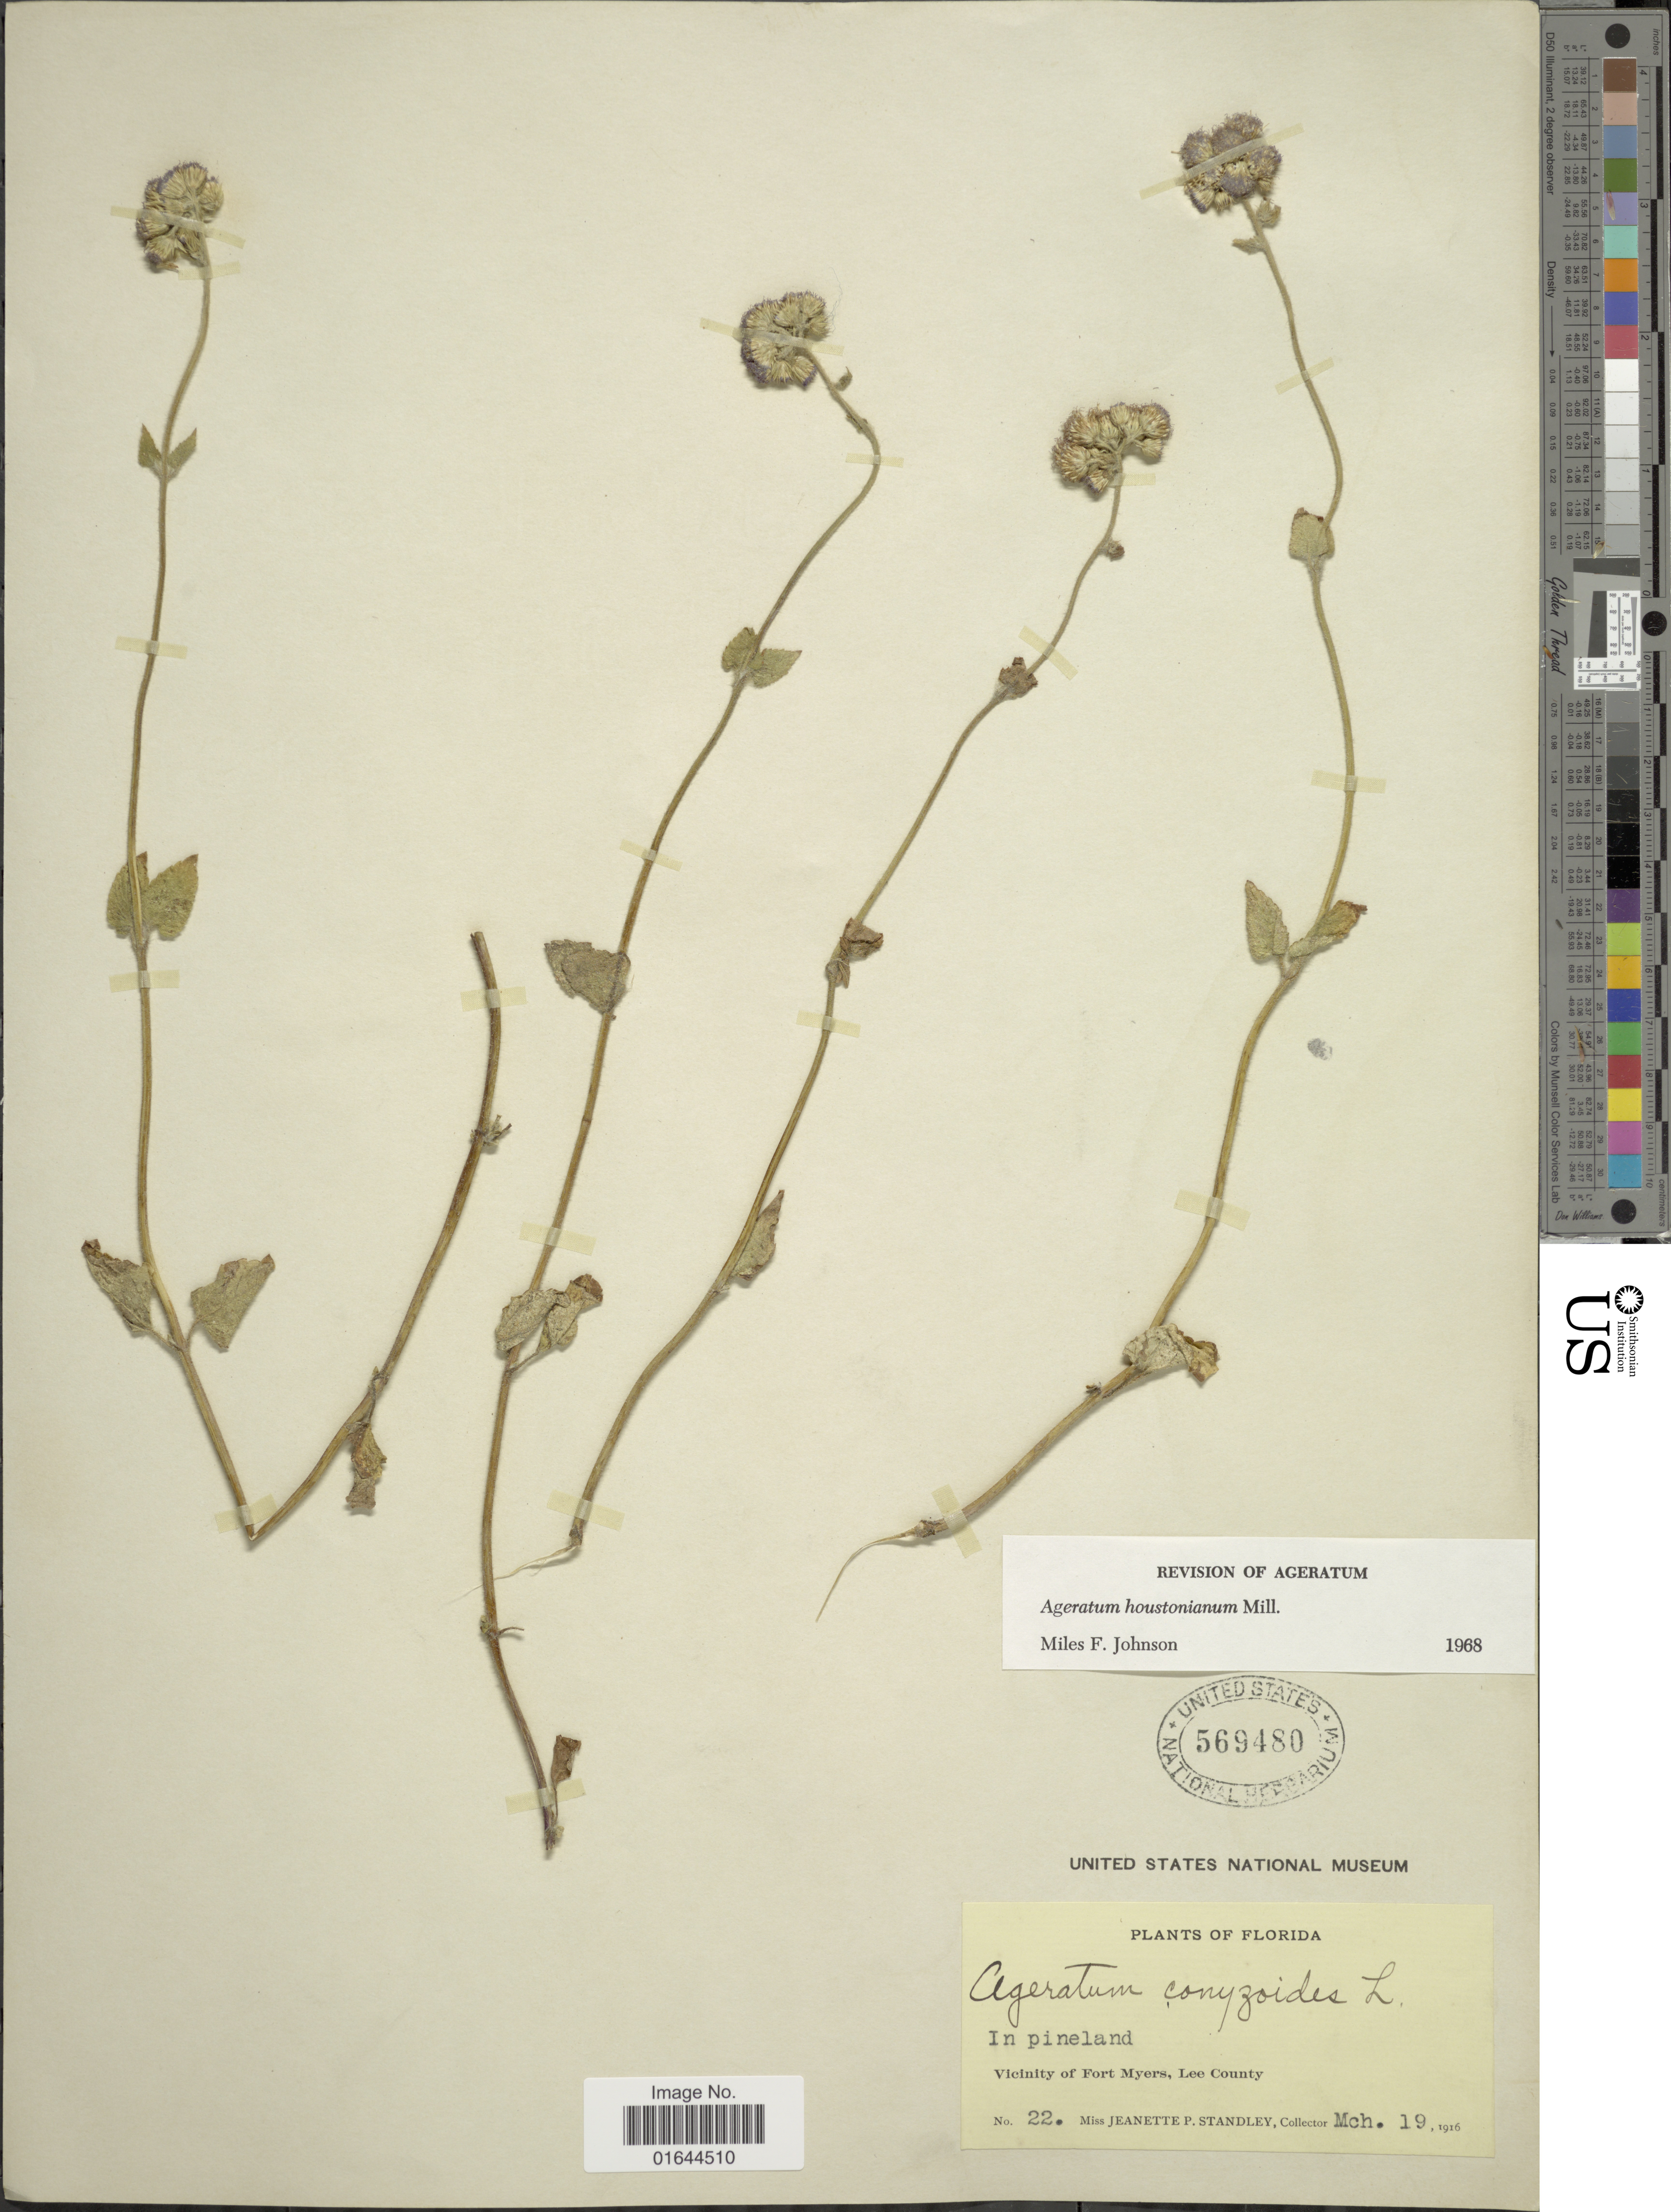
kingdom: Plantae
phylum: Tracheophyta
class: Magnoliopsida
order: Asterales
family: Asteraceae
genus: Ageratum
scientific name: Ageratum houstonianum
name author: Mill.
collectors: J. P. Standley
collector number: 22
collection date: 1916-03-19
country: United States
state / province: Florida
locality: Florida. Vicinity of Fort Myers. Lee County.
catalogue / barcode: US 569480